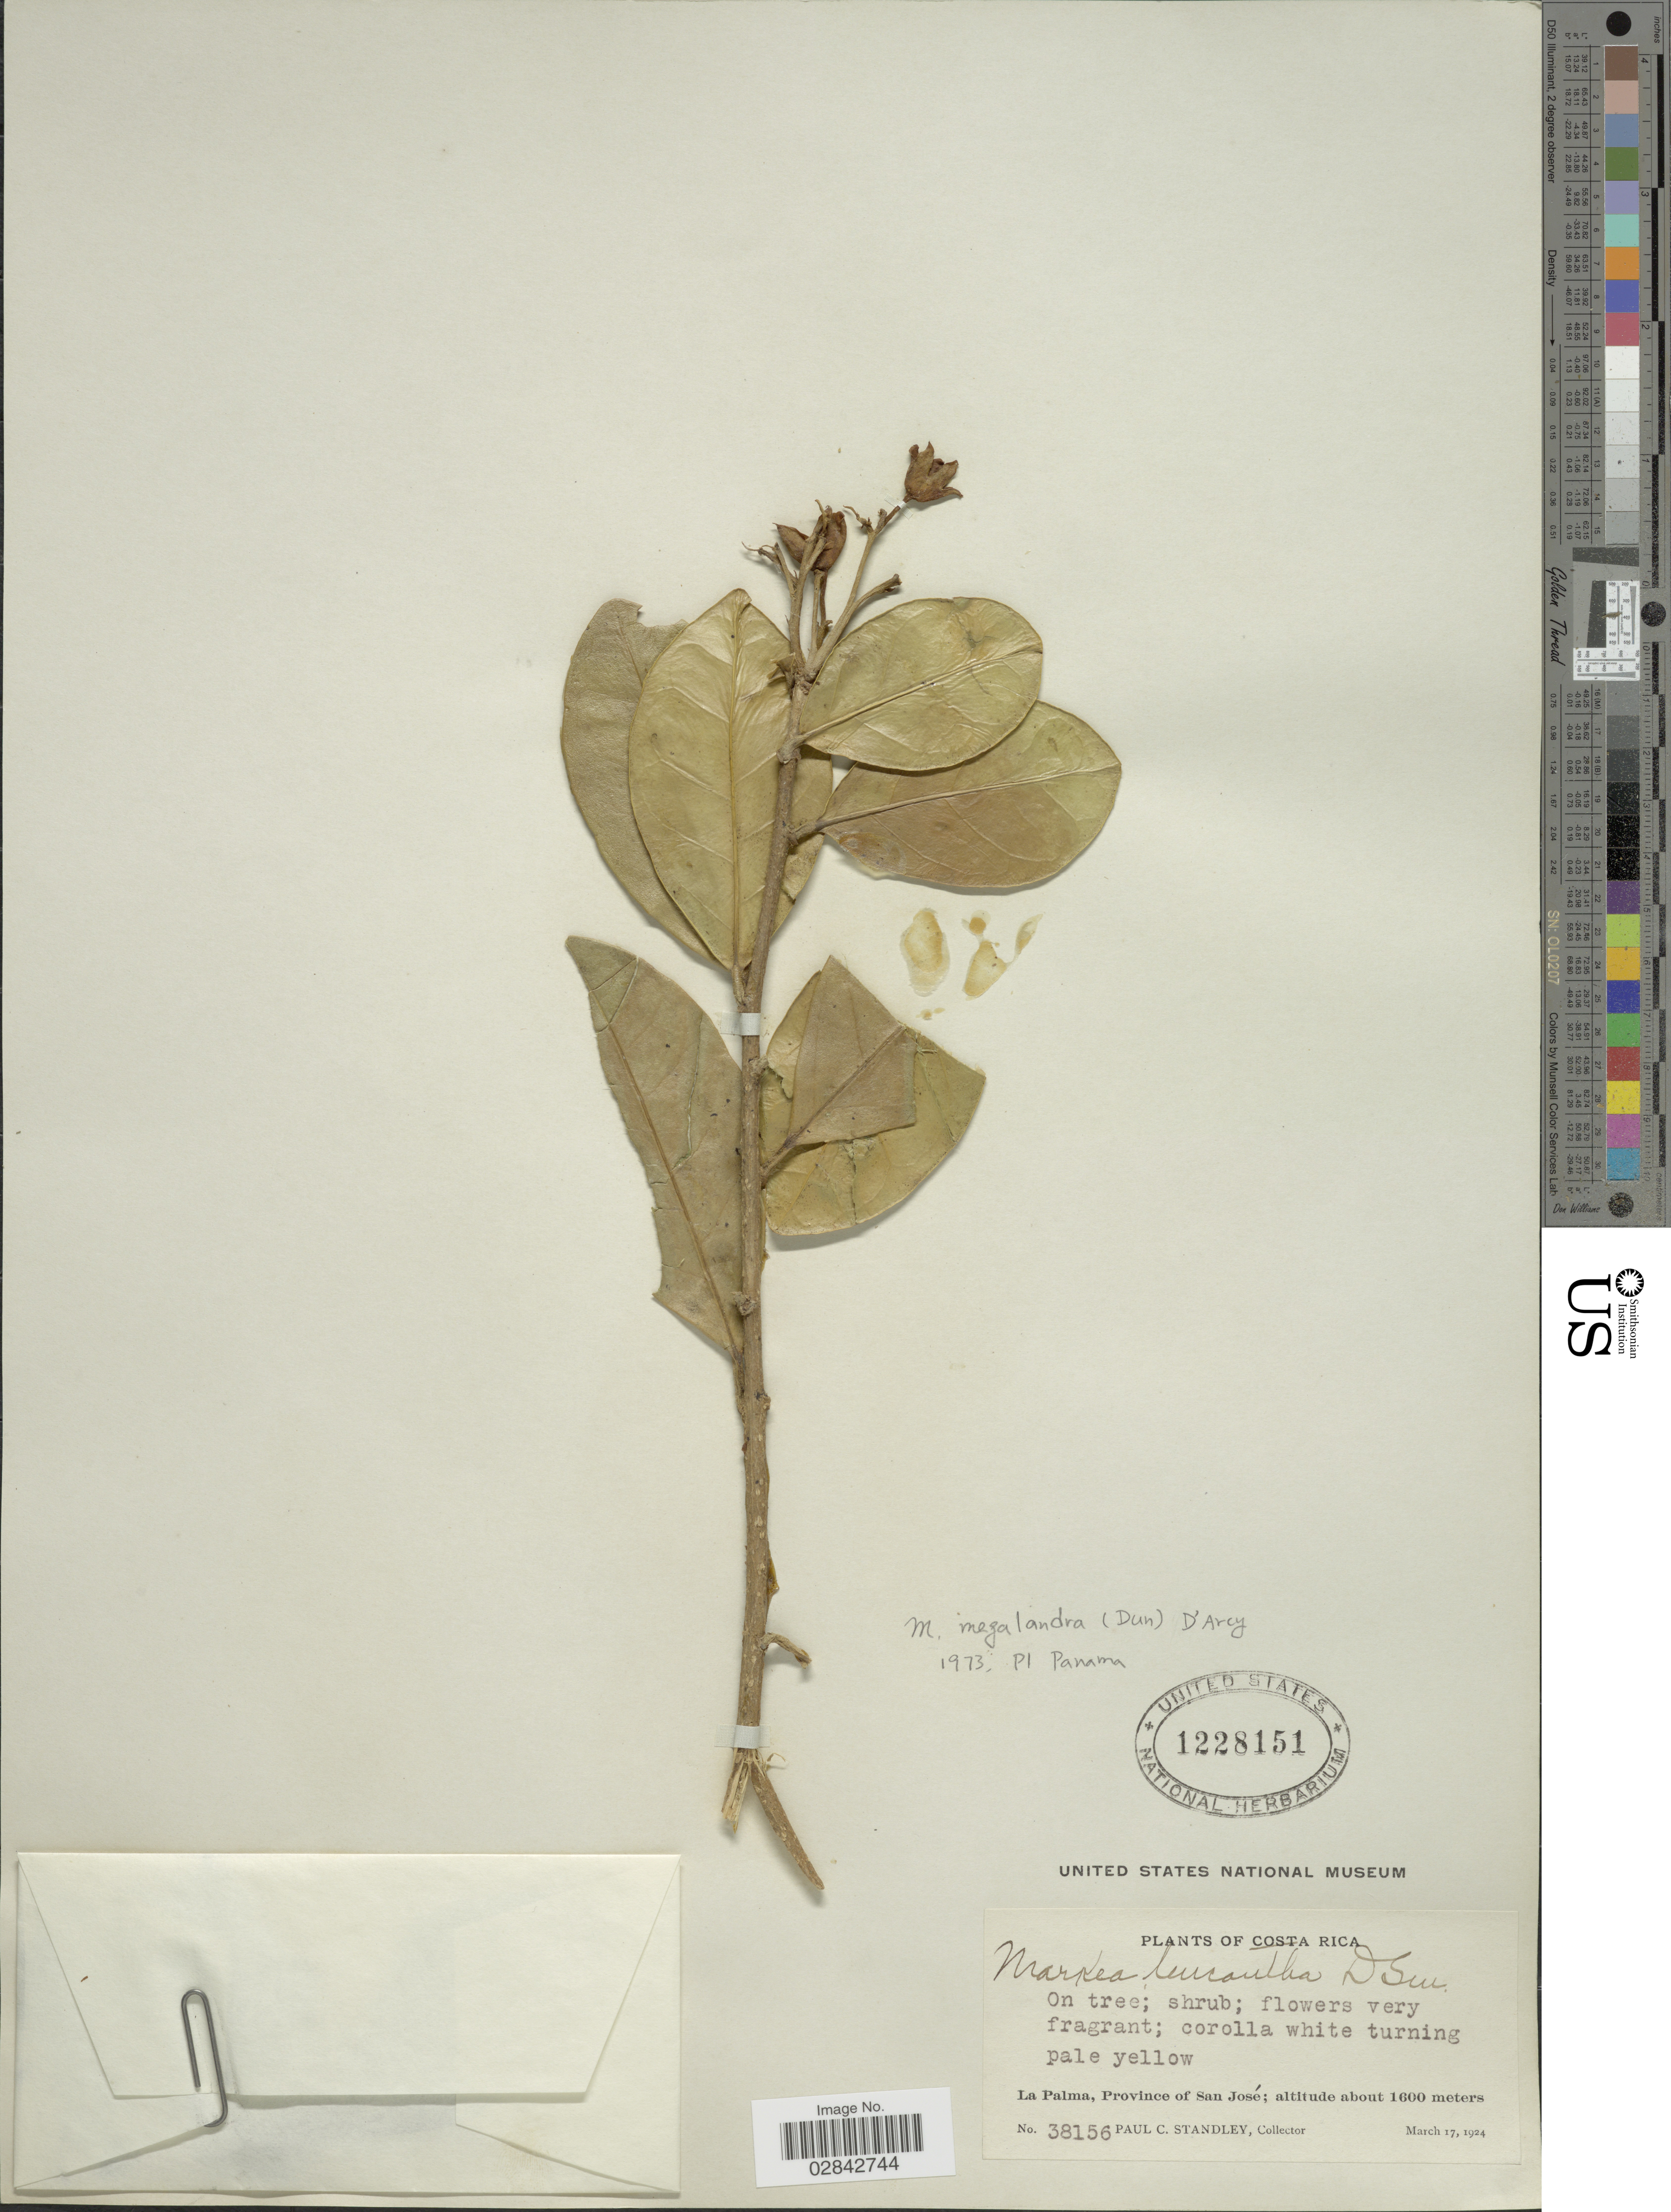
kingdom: Plantae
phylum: Tracheophyta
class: Magnoliopsida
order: Solanales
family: Solanaceae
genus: Markea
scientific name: Markea megalandra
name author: (Dunal) D'Arcy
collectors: P. C. Standley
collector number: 38156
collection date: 1924-03-17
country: Costa Rica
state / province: San José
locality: La Palma.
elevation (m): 1600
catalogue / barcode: US 1228151